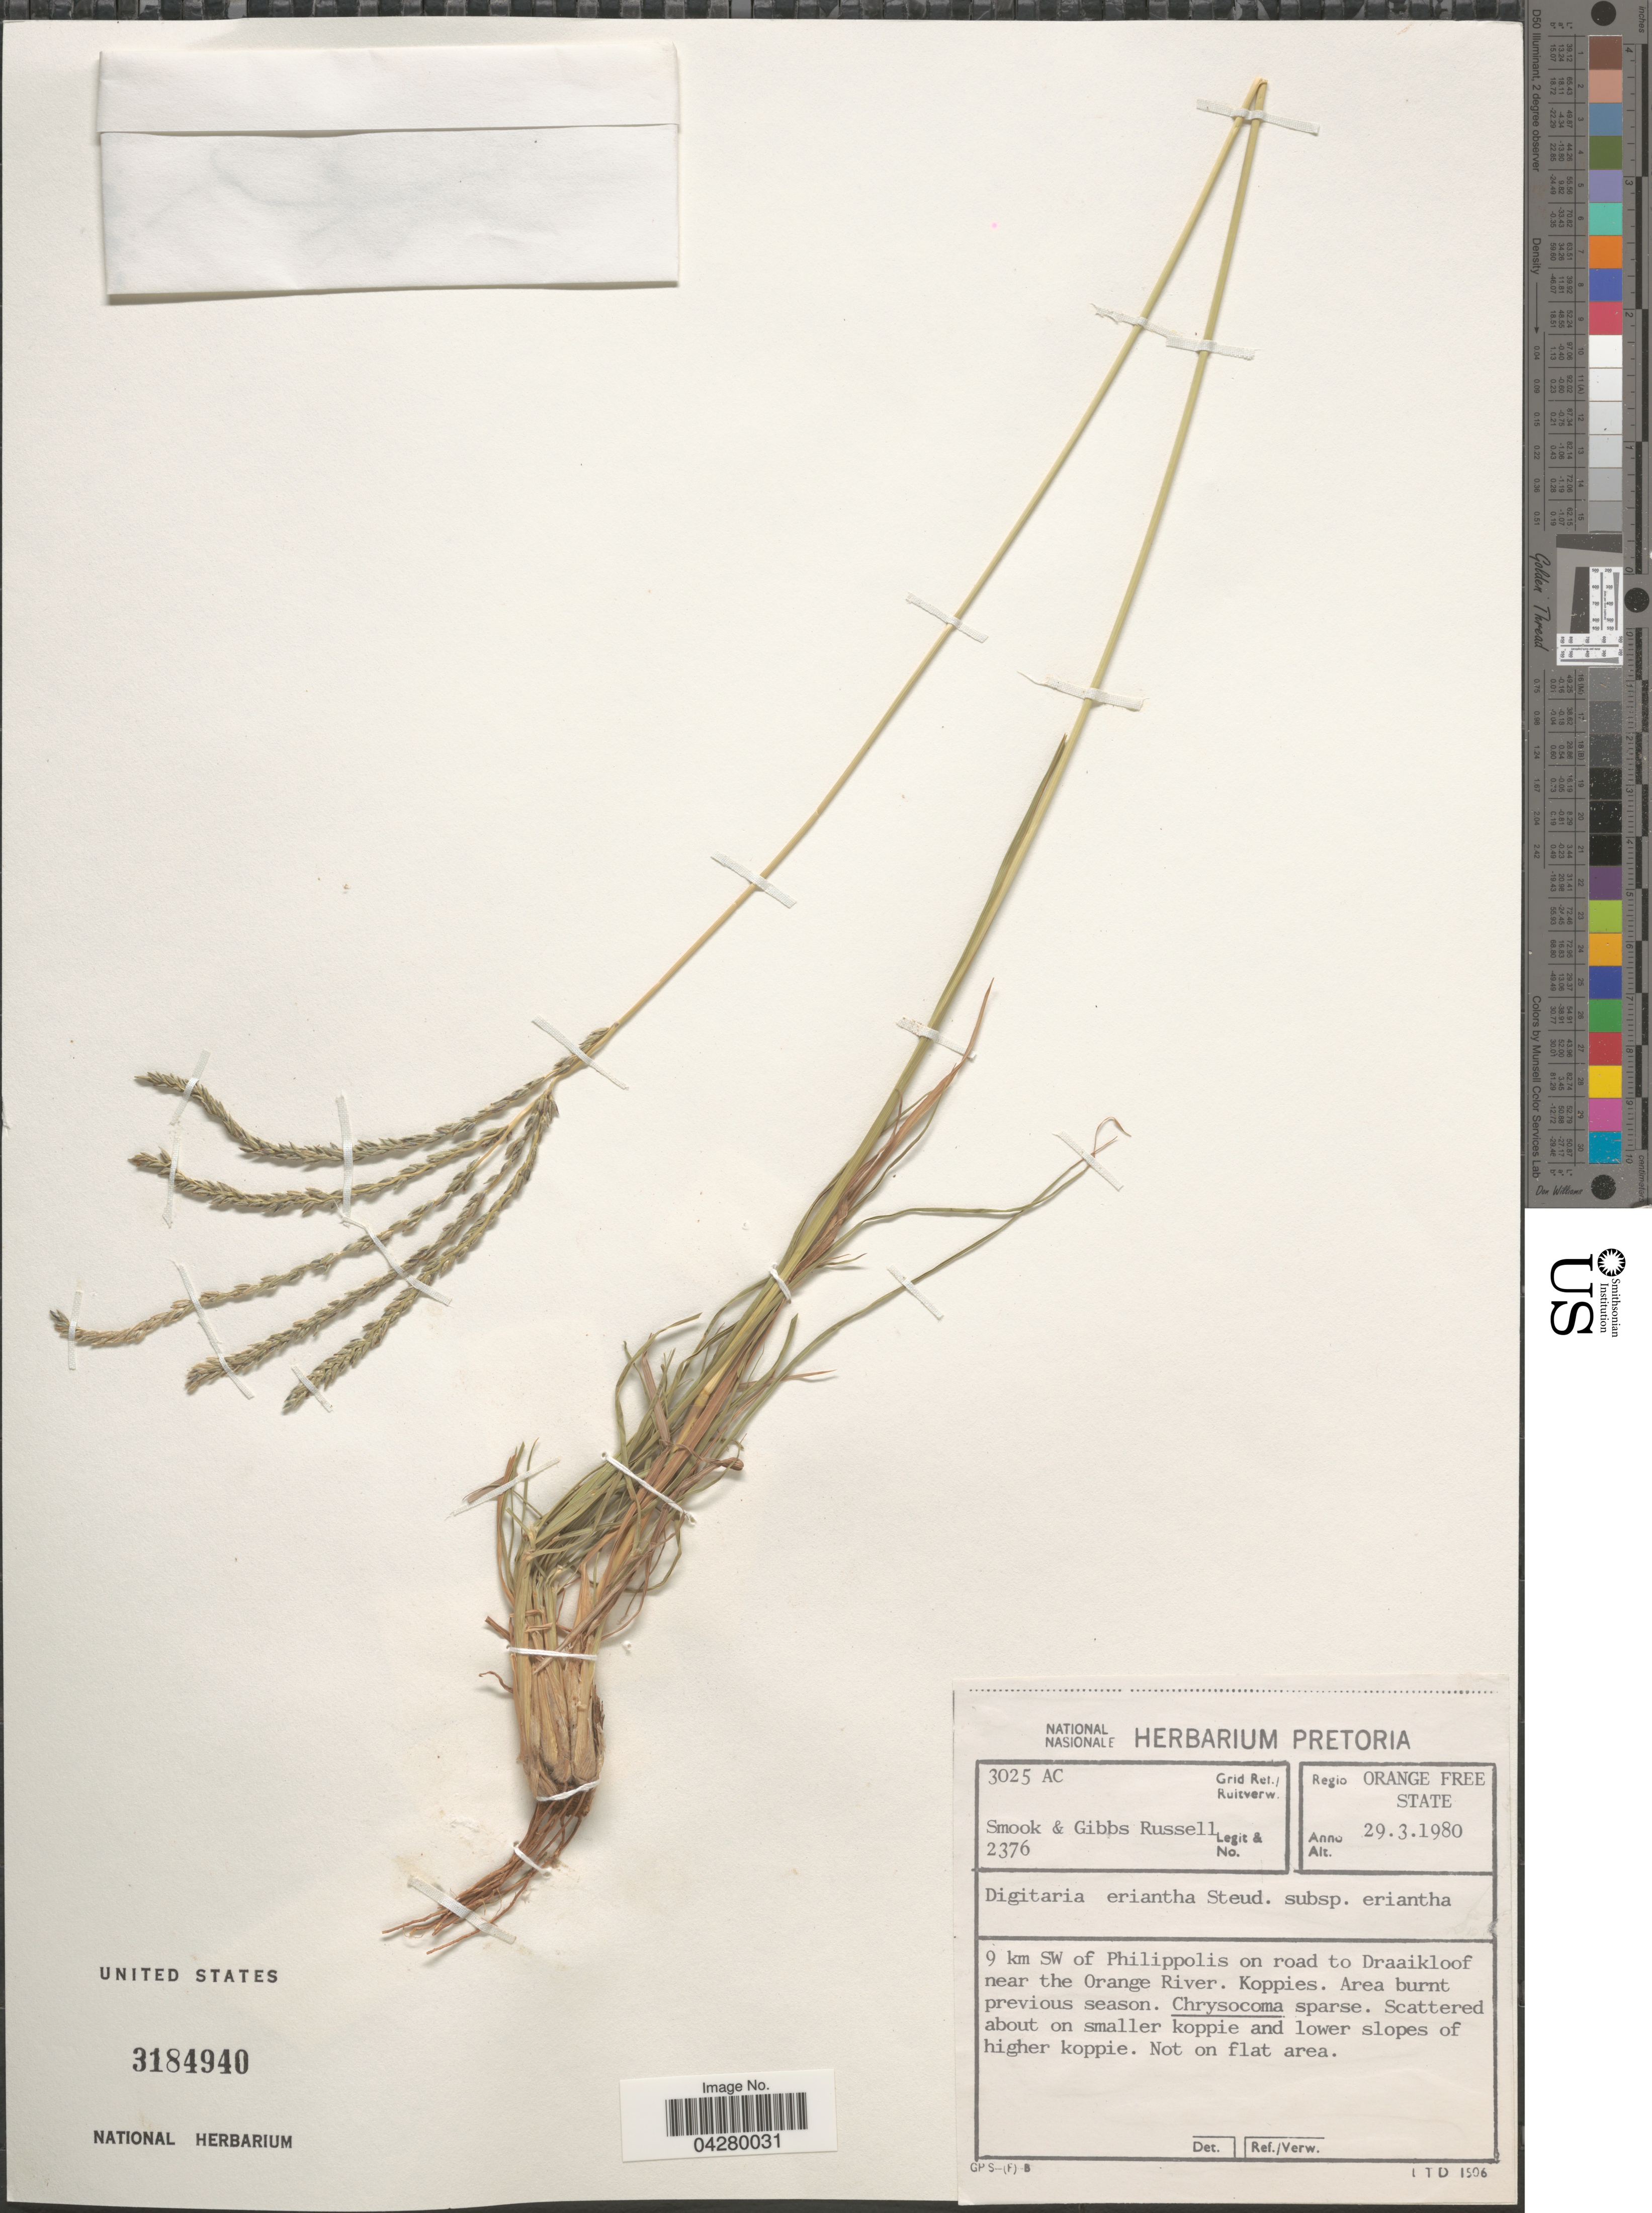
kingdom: Plantae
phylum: Tracheophyta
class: Liliopsida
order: Poales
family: Poaceae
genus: Digitaria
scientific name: Digitaria eriantha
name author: Steud.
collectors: Smook & G. Russell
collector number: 2376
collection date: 1980-03-29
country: South Africa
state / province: Free State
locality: Grid Ref./ Ruitverw. 3025 AC. Regio Orange Free State. 9 km SW of Philippolis on road to Draaikloof near the Orange River.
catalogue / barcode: US 3184940